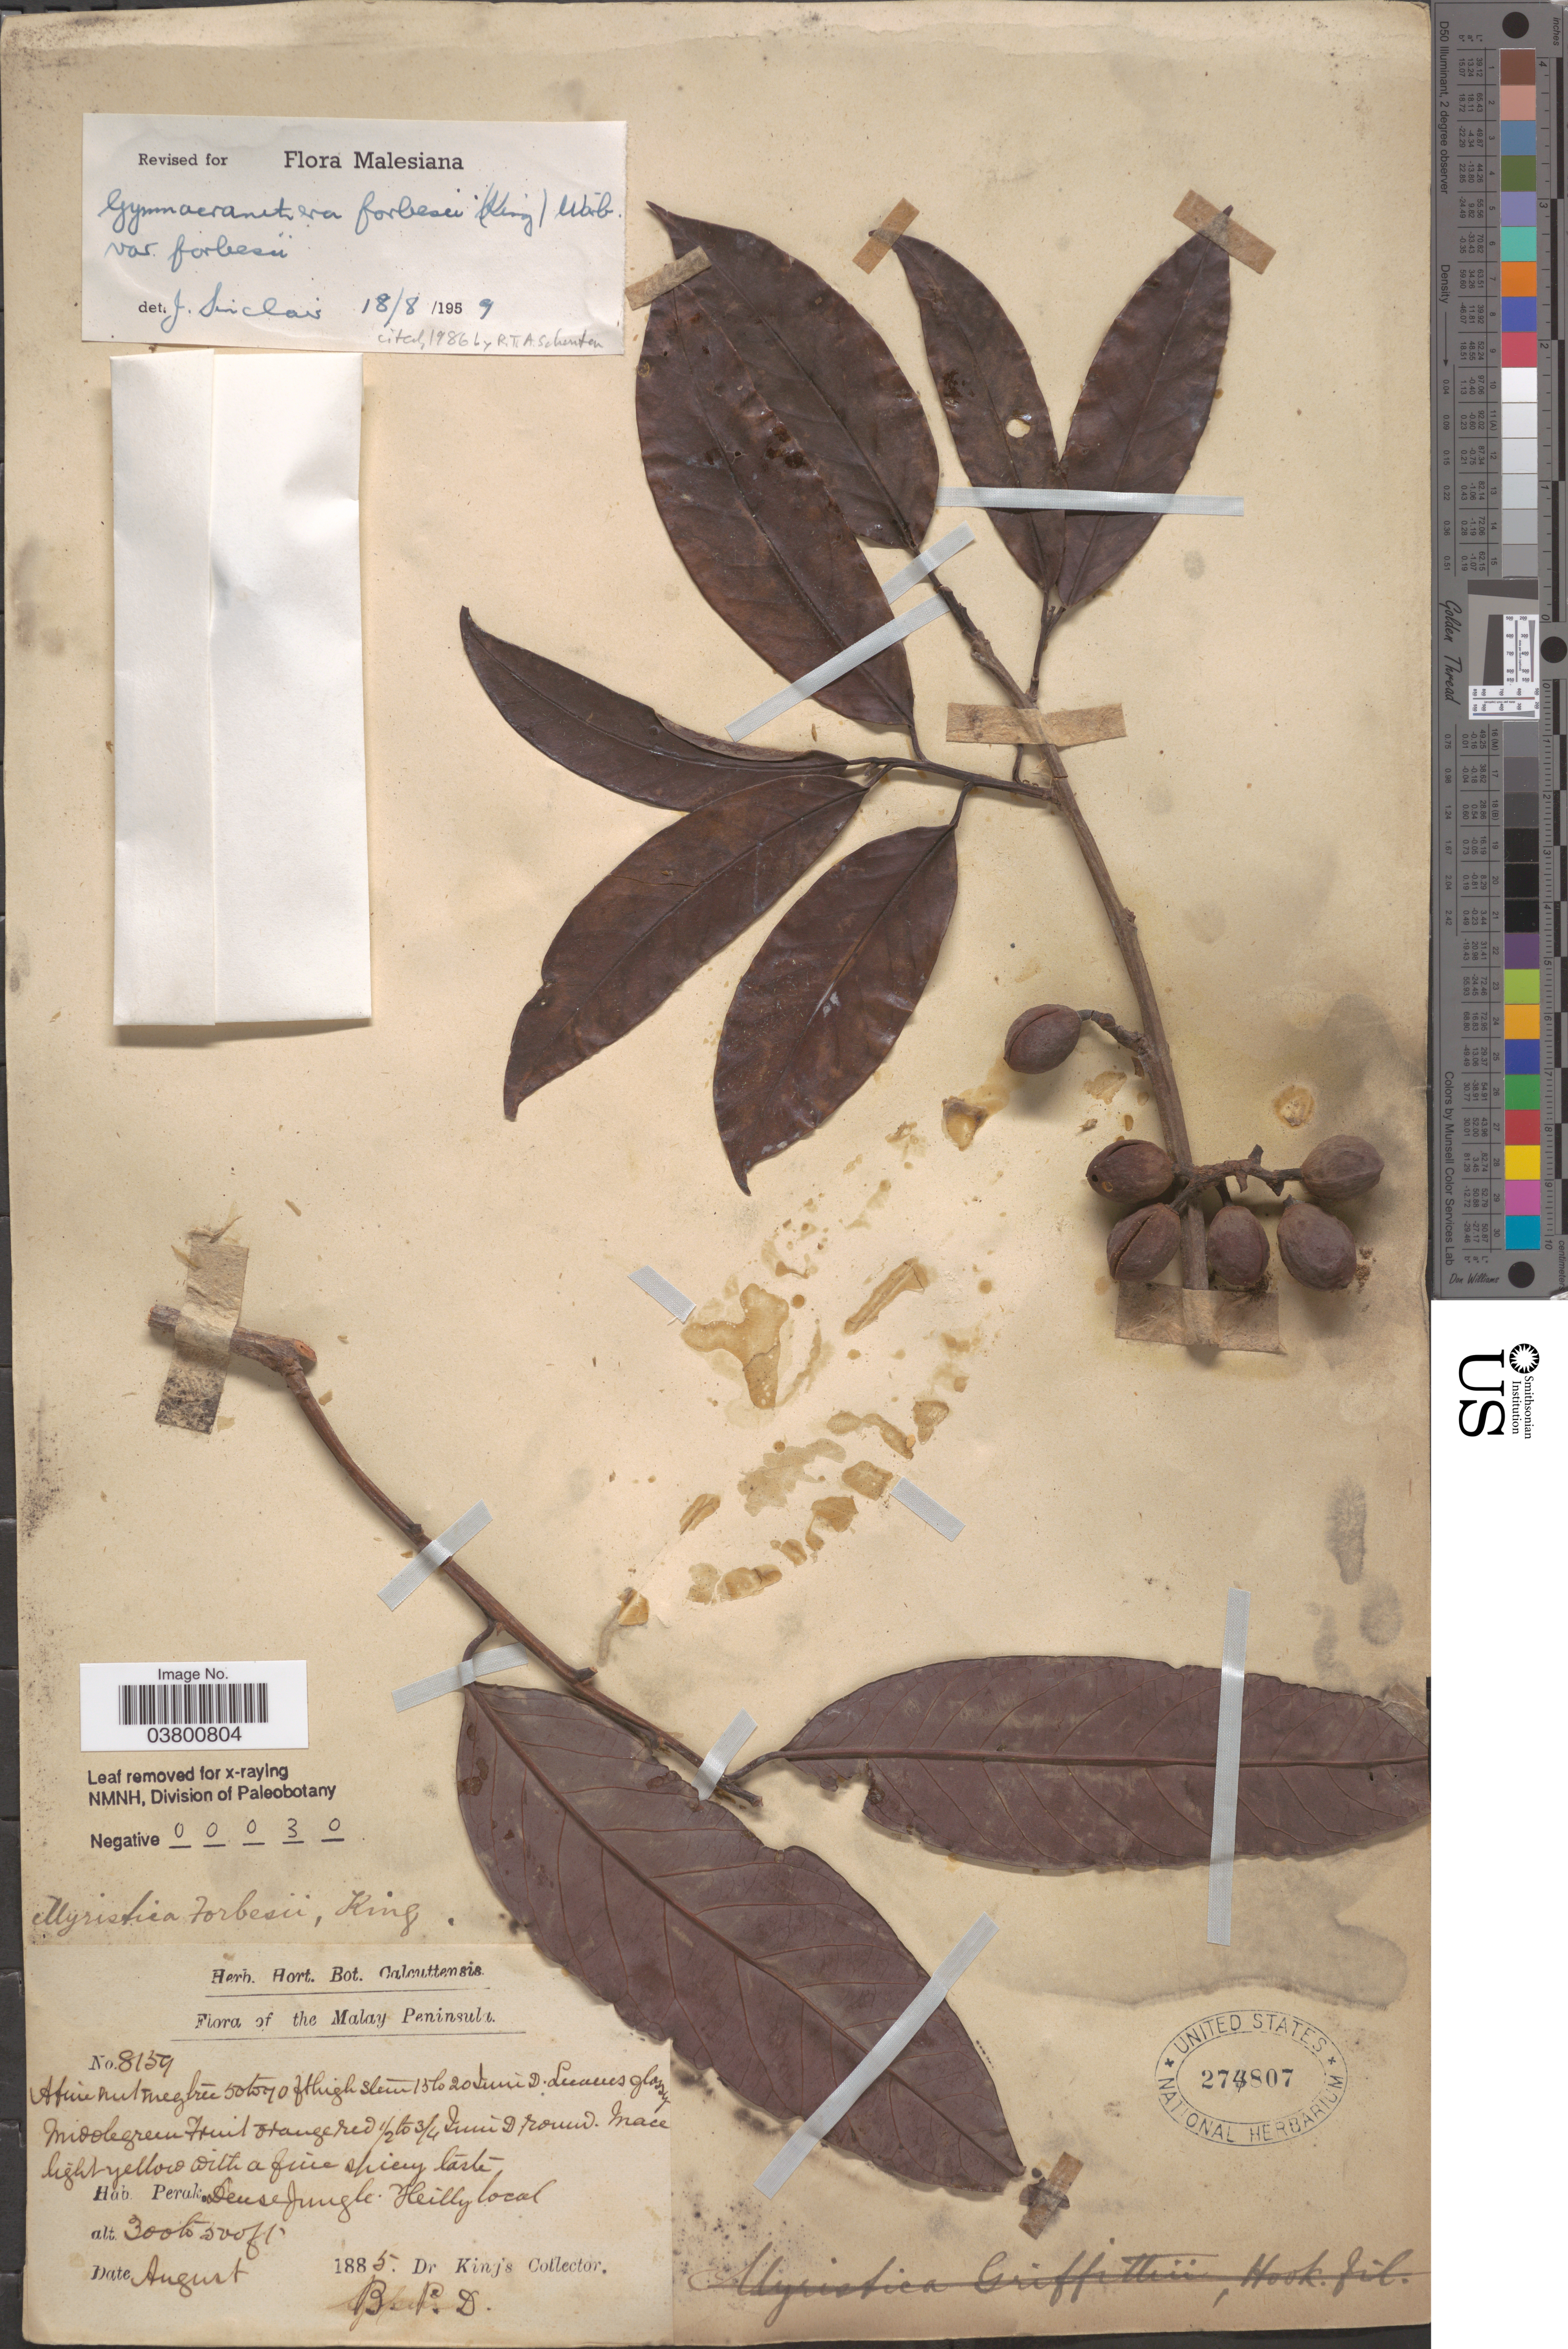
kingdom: Plantae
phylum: Tracheophyta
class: Magnoliopsida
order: Magnoliales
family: Myristicaceae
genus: Gymnacranthera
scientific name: Gymnacranthera forbesii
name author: (R.M. King) Warb.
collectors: Dr. King's collector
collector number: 8159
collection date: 1885-08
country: Malaysia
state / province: Perak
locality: The Malay Peninsula. B.P.D.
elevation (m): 91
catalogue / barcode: US 274807